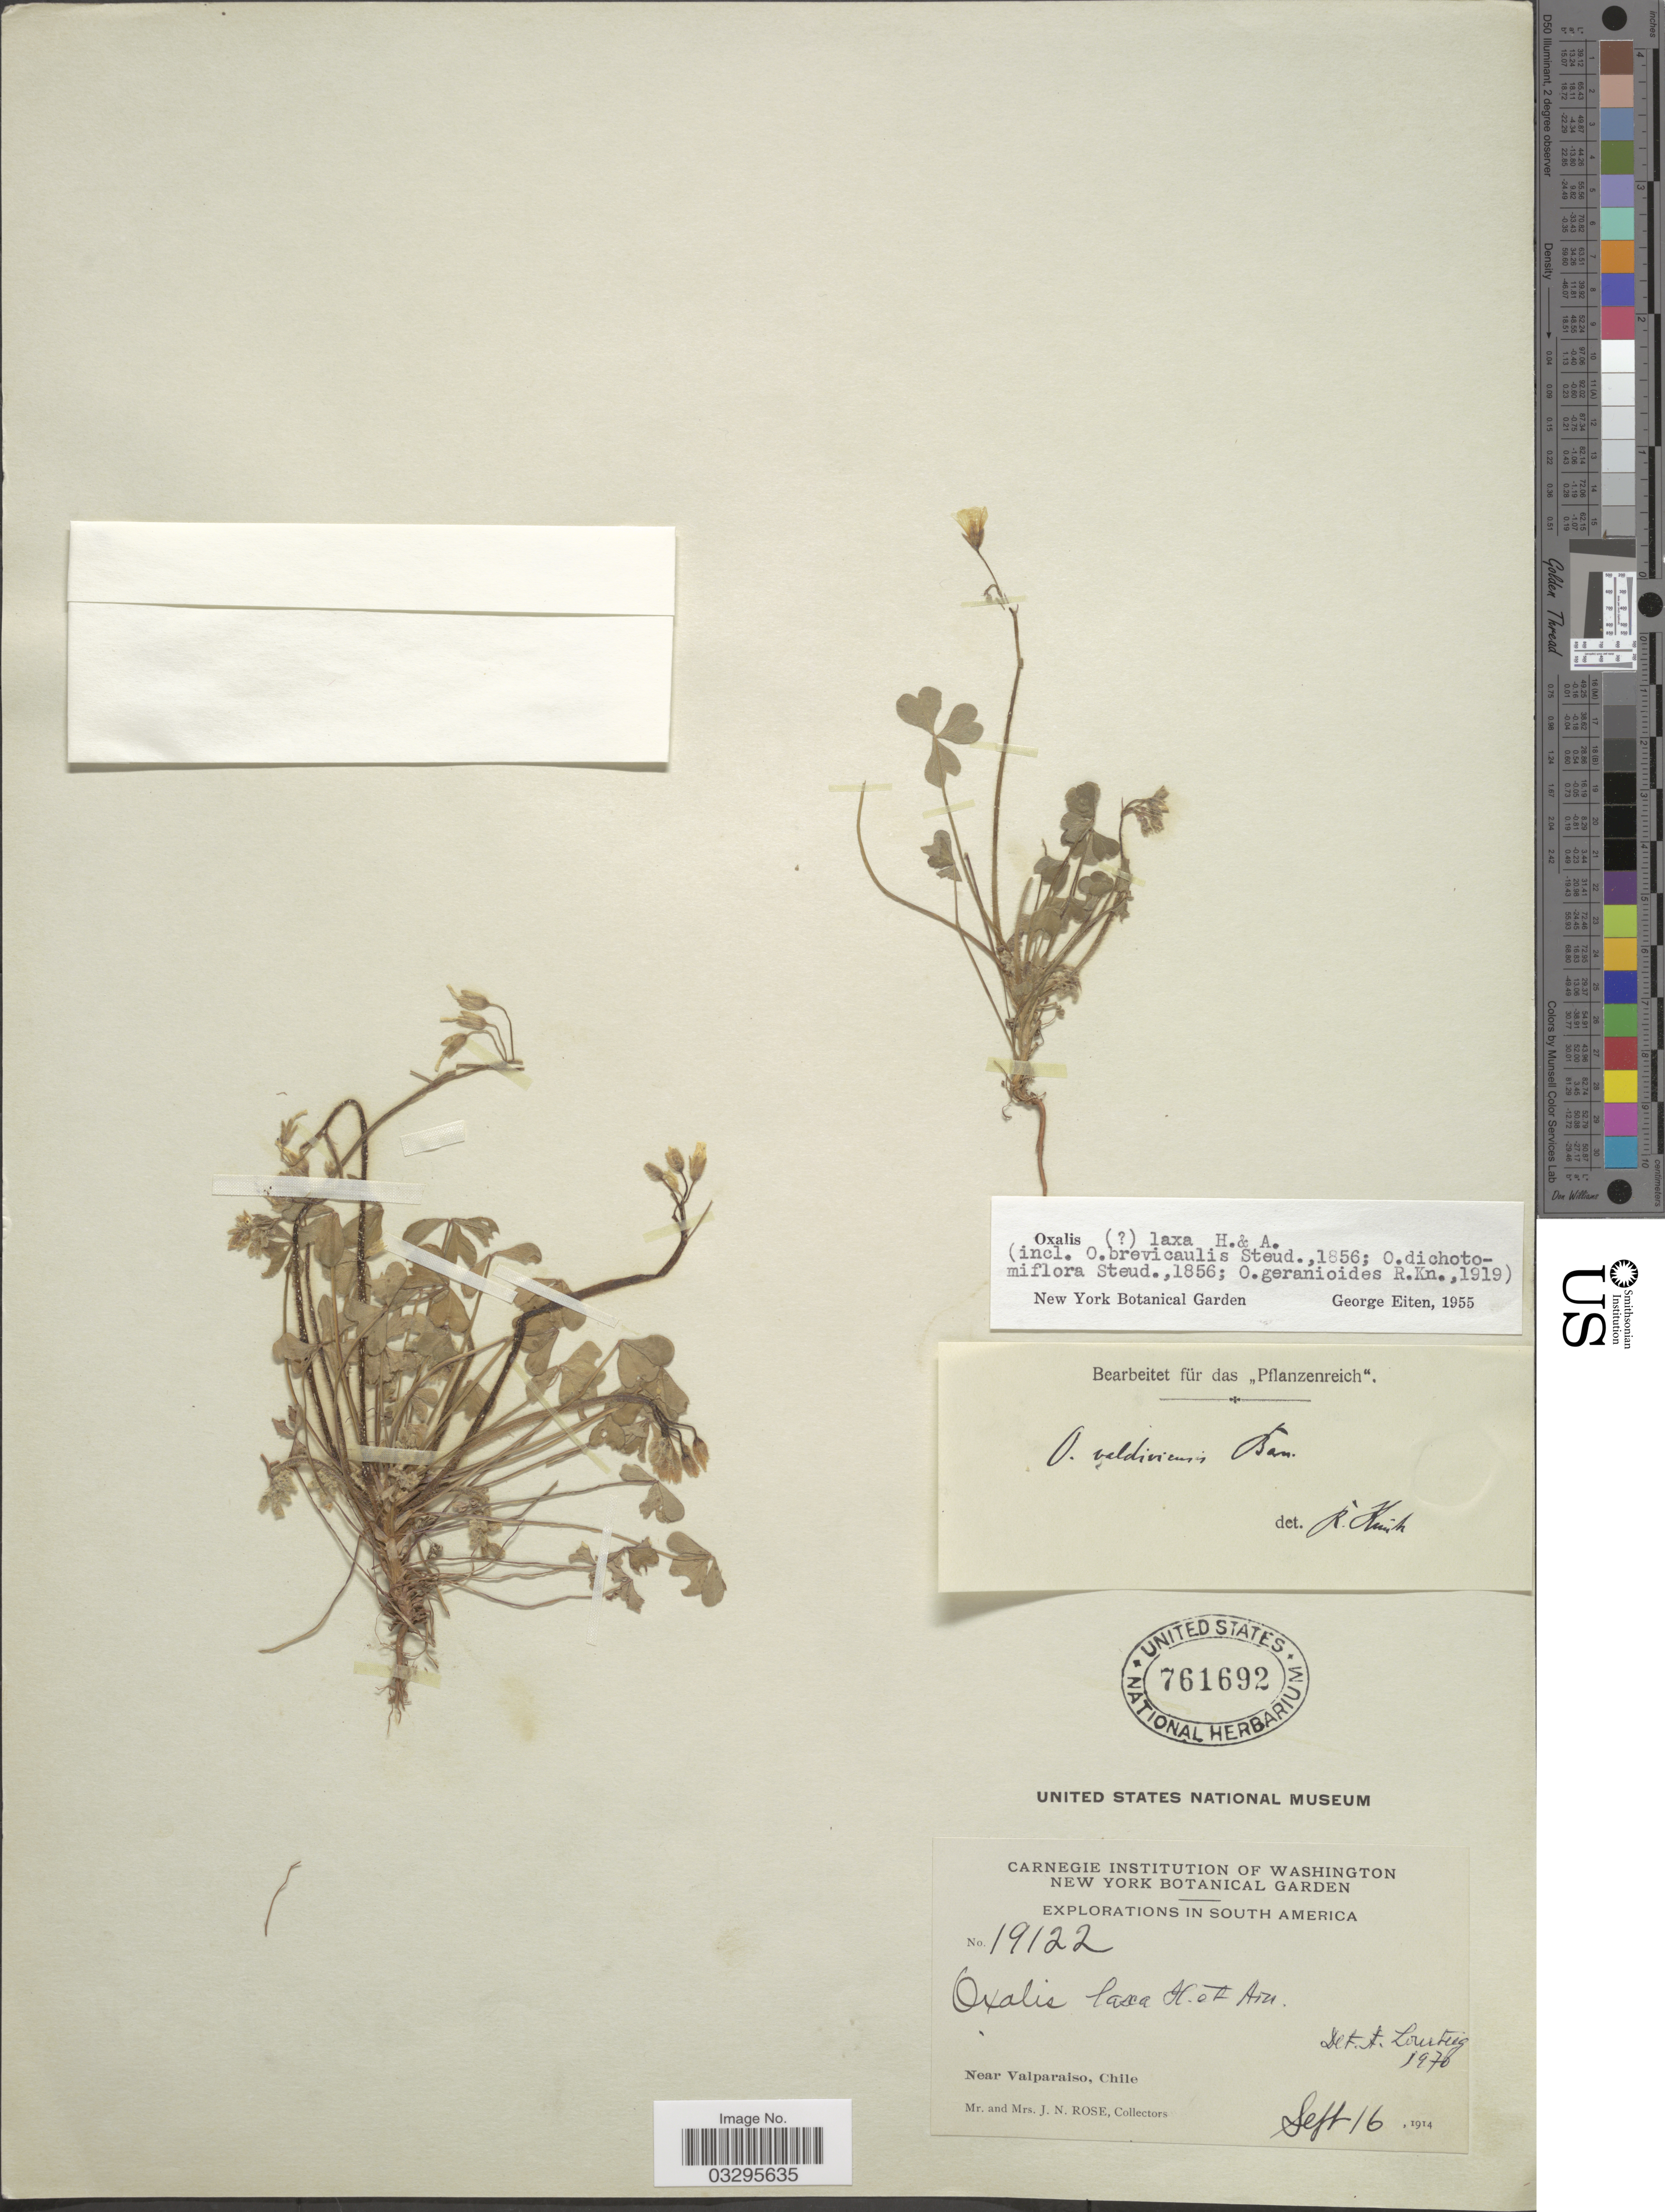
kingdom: Plantae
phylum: Tracheophyta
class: Magnoliopsida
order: Oxalidales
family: Oxalidaceae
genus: Oxalis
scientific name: Oxalis laxa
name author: Hook. & Arn.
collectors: J. N. Rose & L. B. Rose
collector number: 19122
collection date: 1914-09-16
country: Chile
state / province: Valparaíso (V)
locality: Near Valparaiso.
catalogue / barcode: US 761692